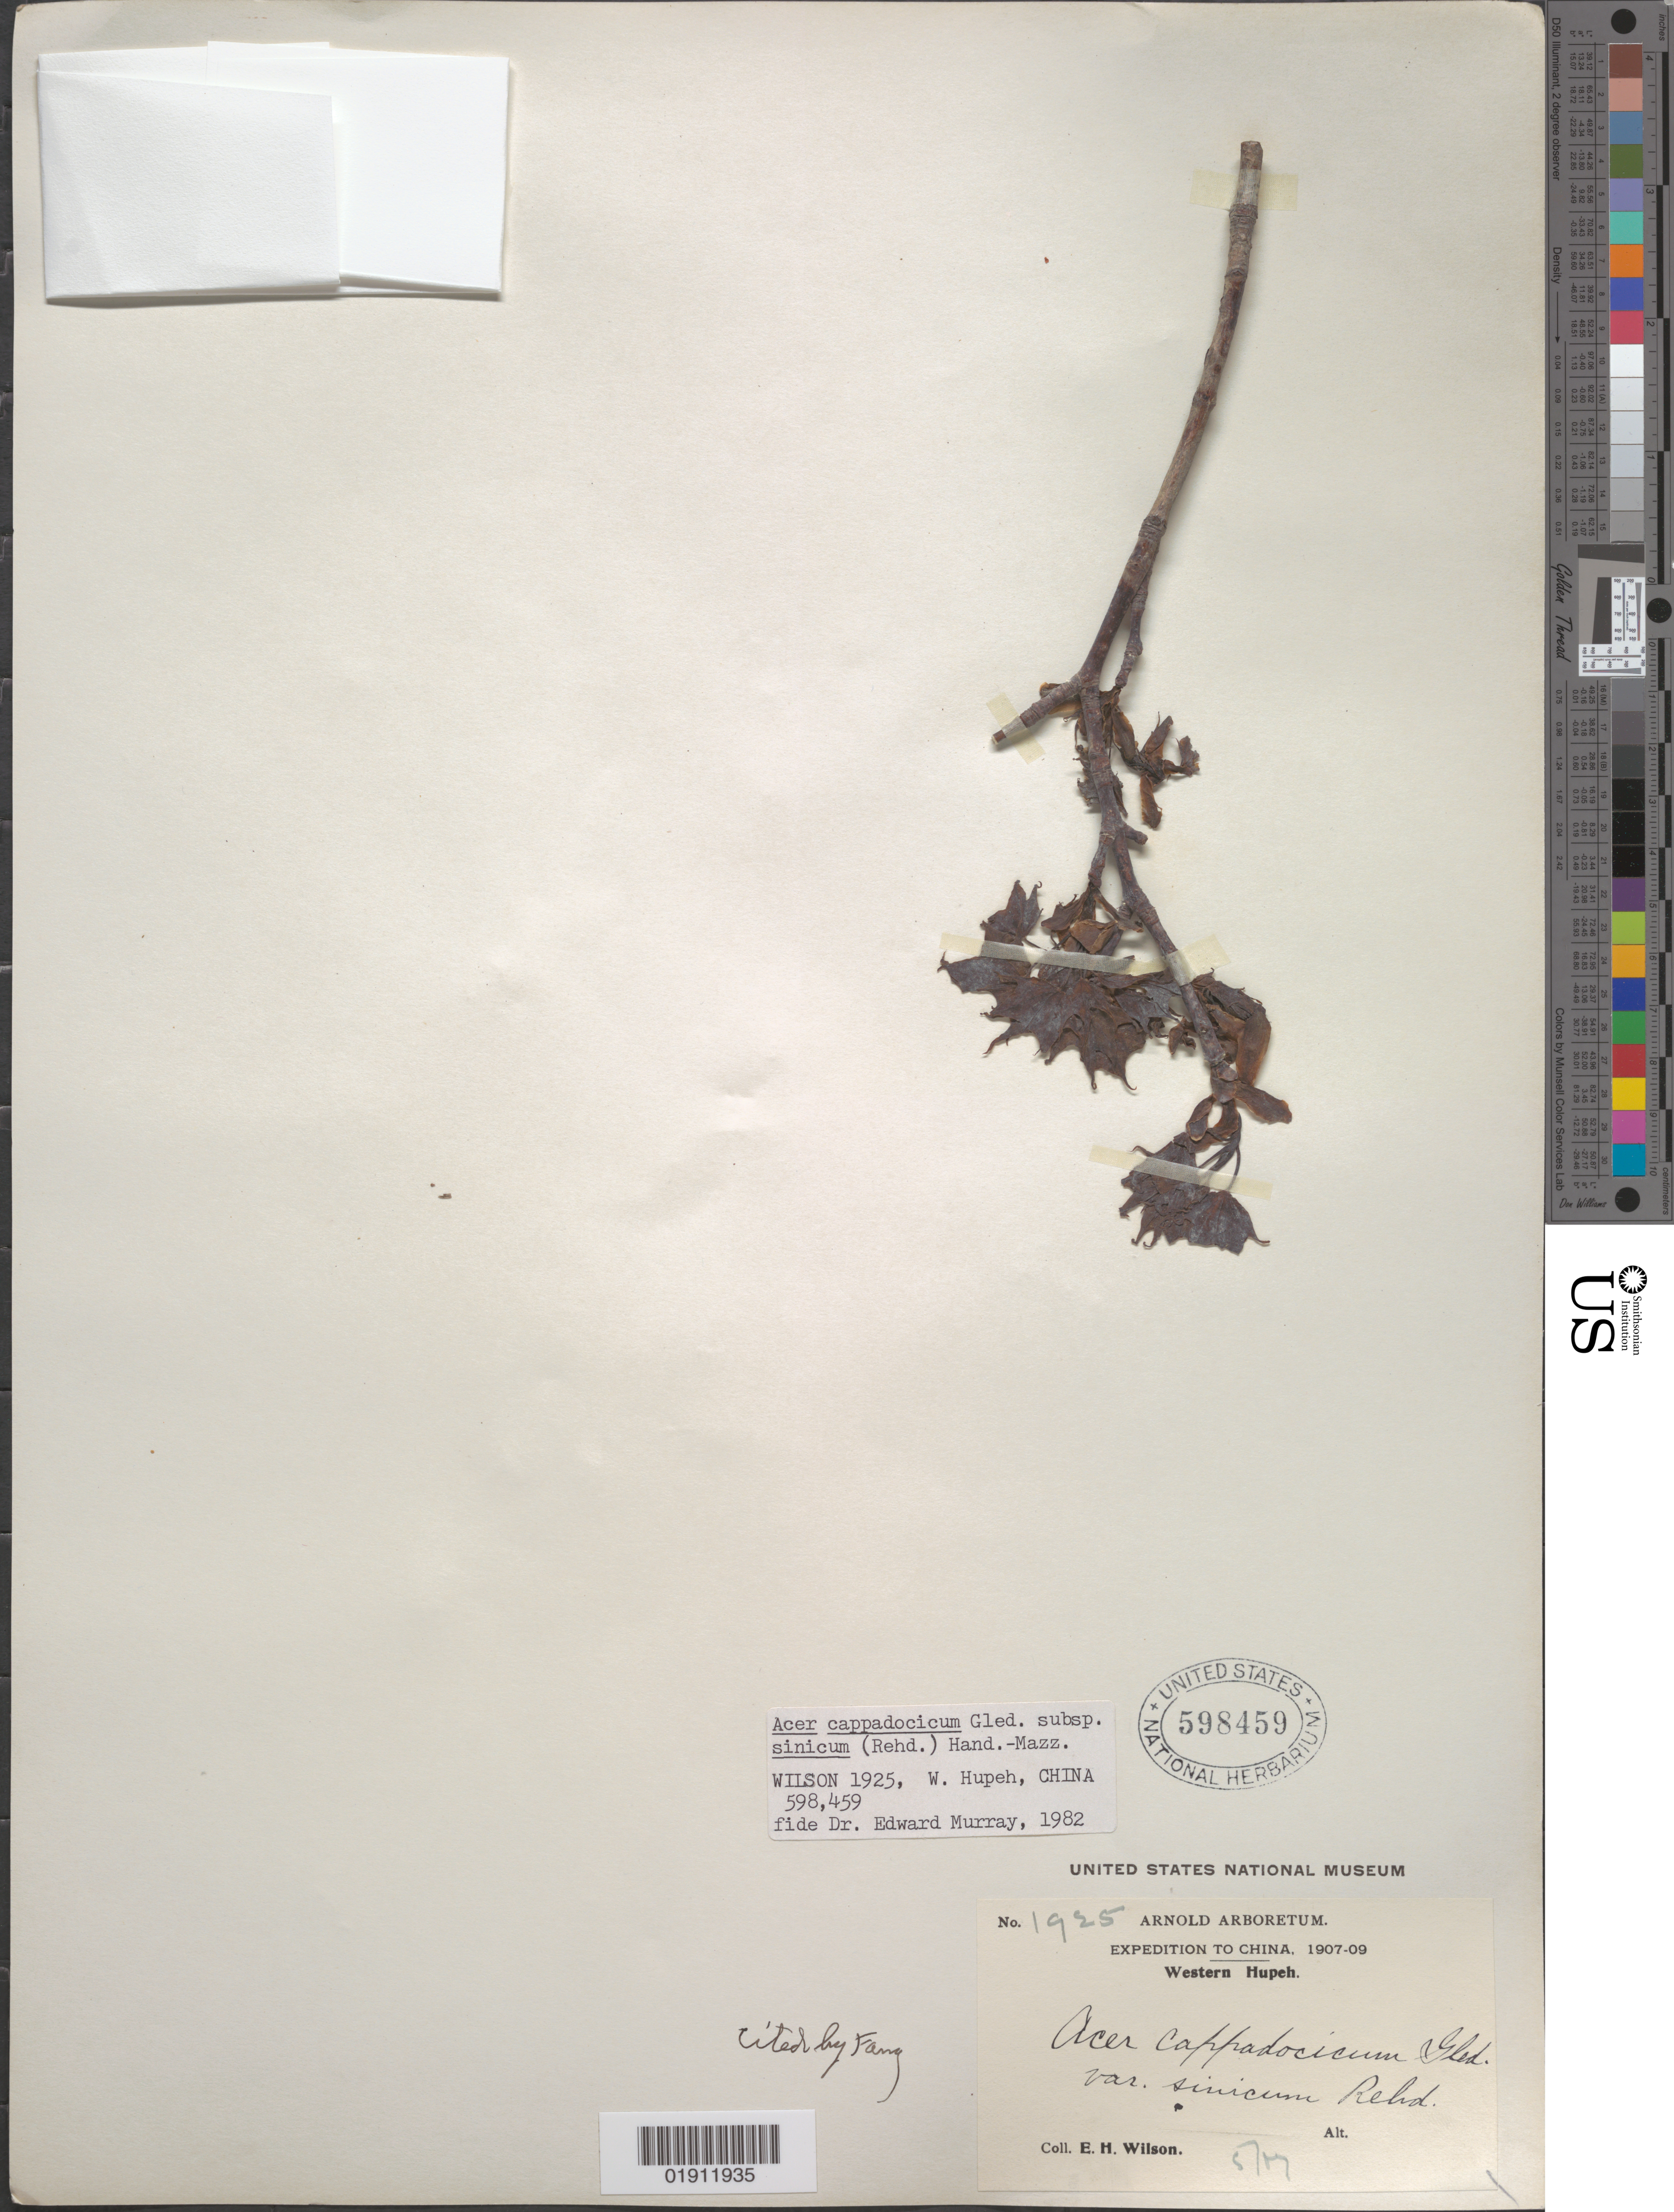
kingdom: Plantae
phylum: Tracheophyta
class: Magnoliopsida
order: Sapindales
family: Sapindaceae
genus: Acer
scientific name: Acer cappadocicum subsp. sinicum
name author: (Rehder) Hand.-Mazz.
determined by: Murray, Edward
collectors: E. H. Wilson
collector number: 1925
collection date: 1907-05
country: China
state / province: Hubei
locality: Western Hupeh [Hubei]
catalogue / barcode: US 598459